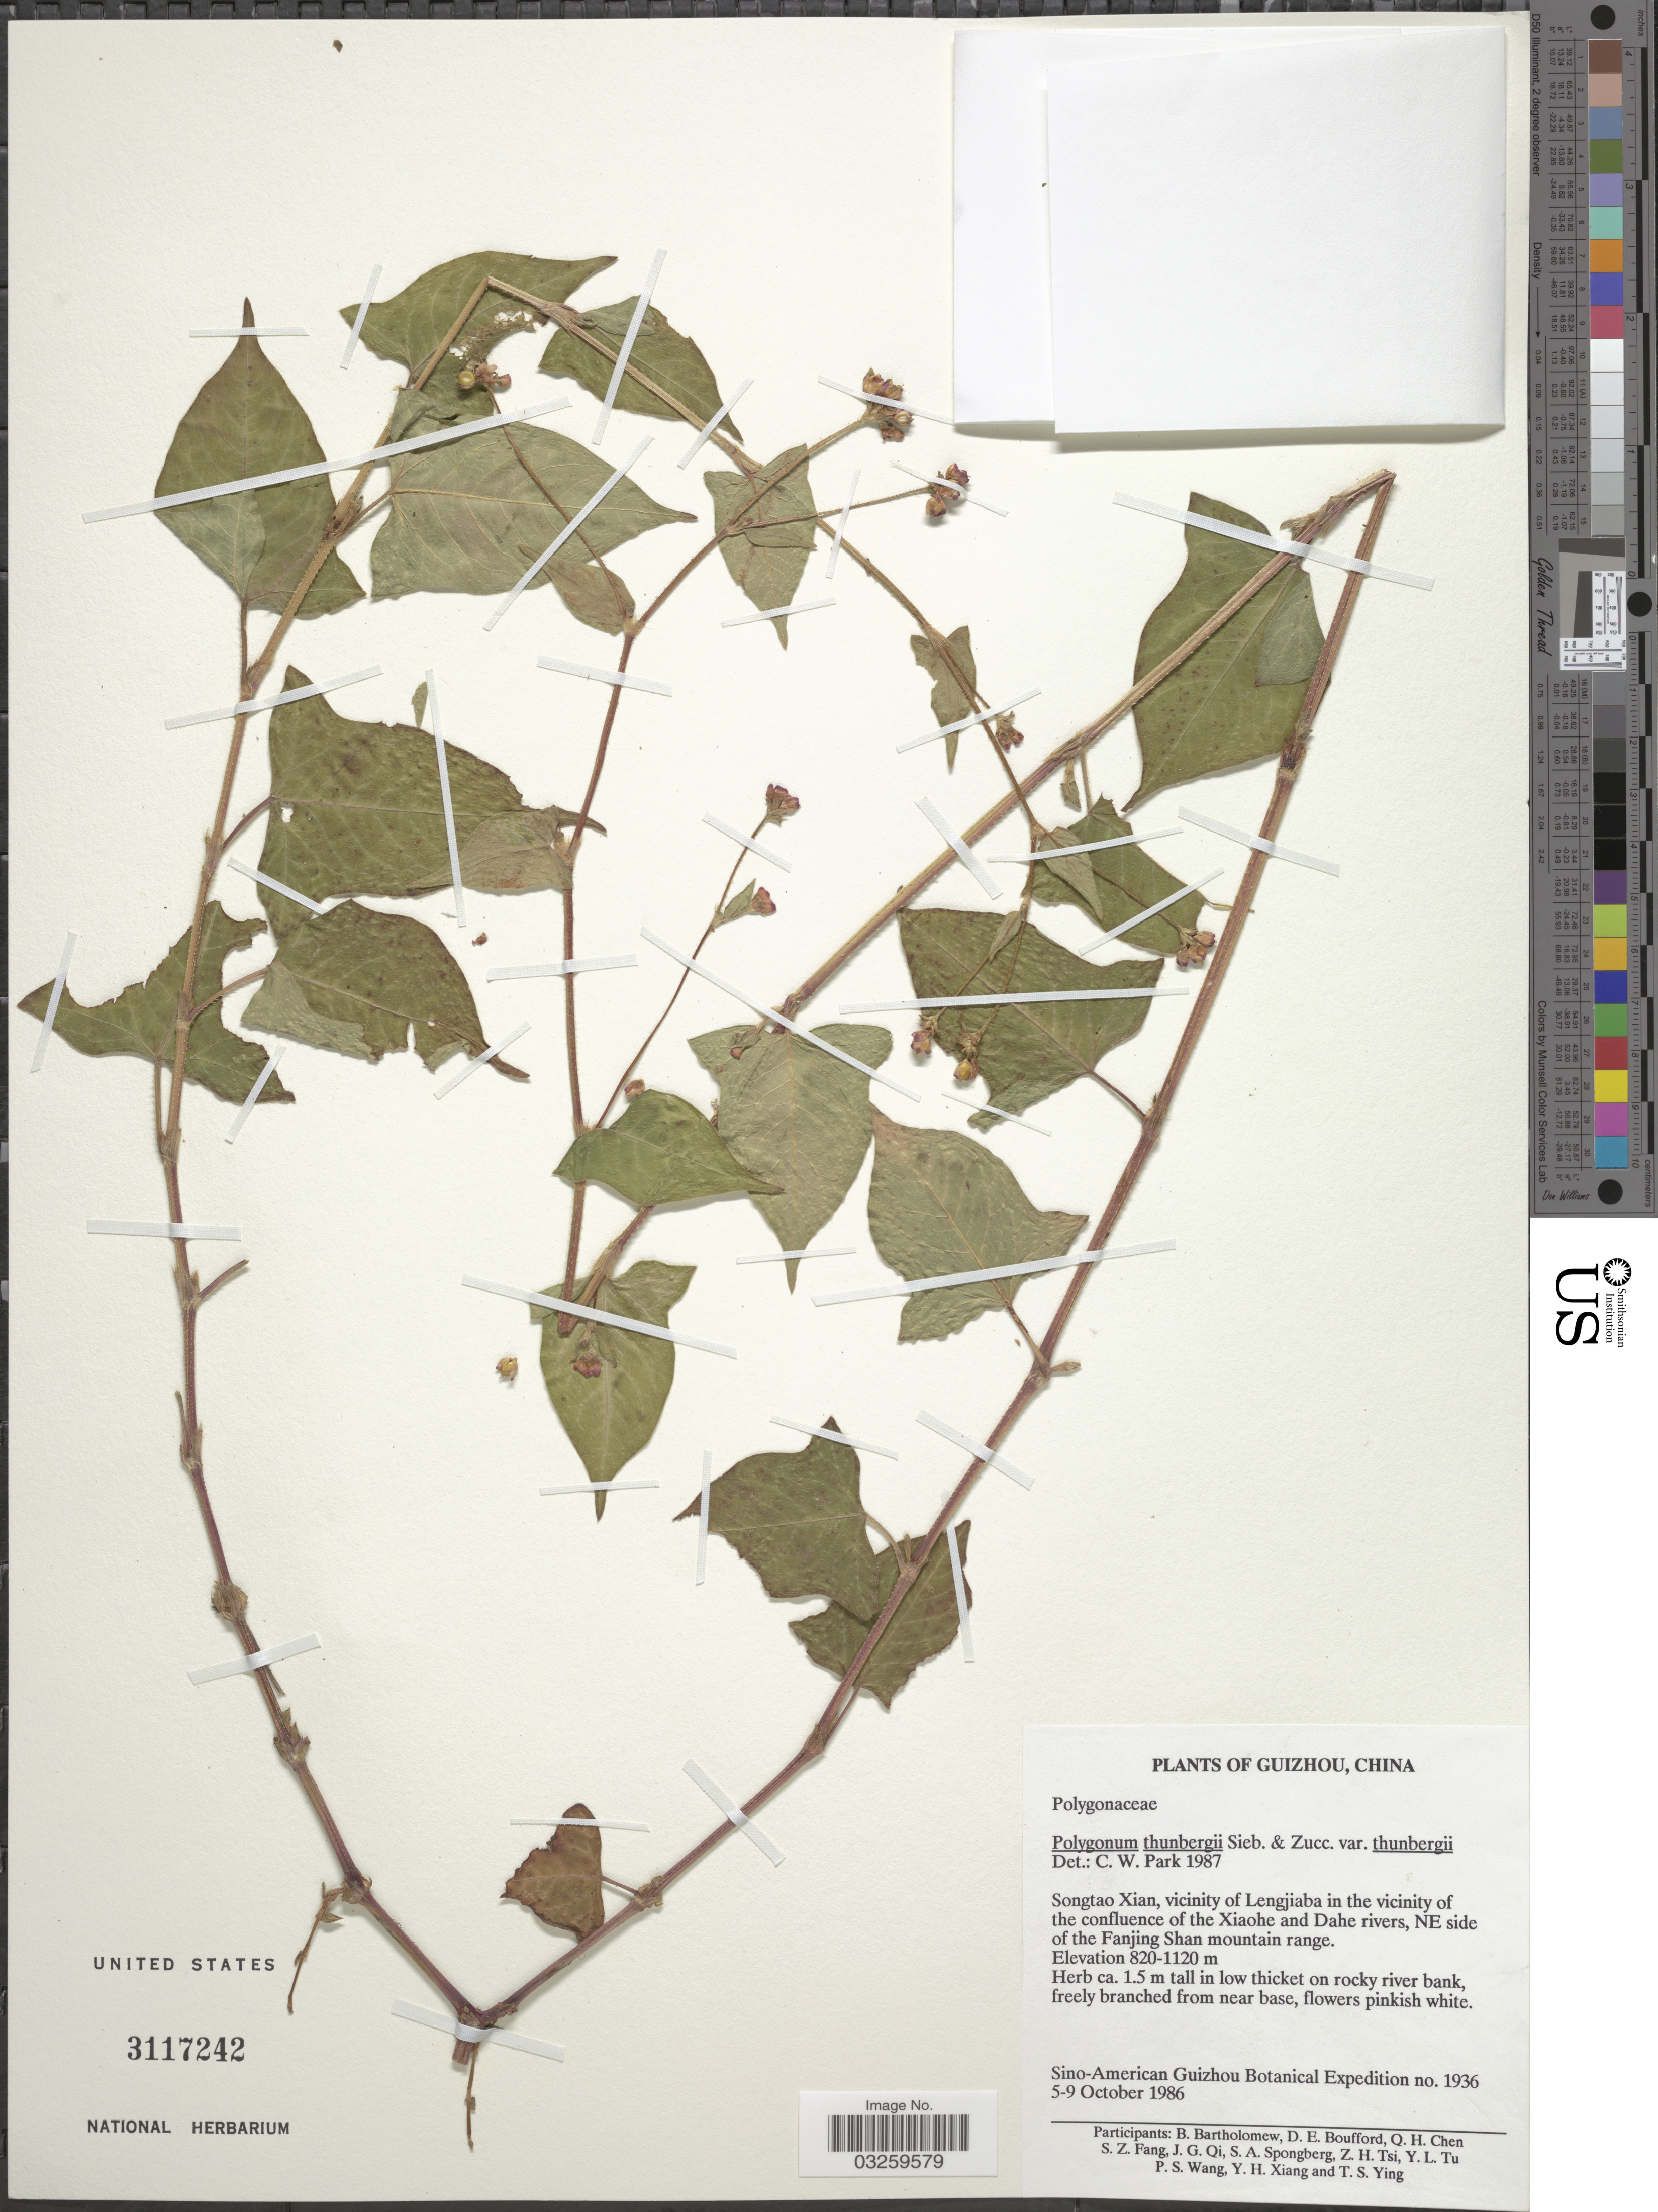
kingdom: Plantae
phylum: Tracheophyta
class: Magnoliopsida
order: Caryophyllales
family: Polygonaceae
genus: Polygonum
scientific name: Polygonum thunbergii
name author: Siebold & Zucc.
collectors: Sino-Amer. Guizhou Bot. Exped.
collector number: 1936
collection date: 1986-10-05/1986-10-09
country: China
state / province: Guizhou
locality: Songtao Xian, vicinity of Lengjiaba in the vicinity of the confluence of the Xiaohe and Dahe rivers, NE side of the Fanjing Shan mountain range.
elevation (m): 820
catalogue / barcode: US 3117242